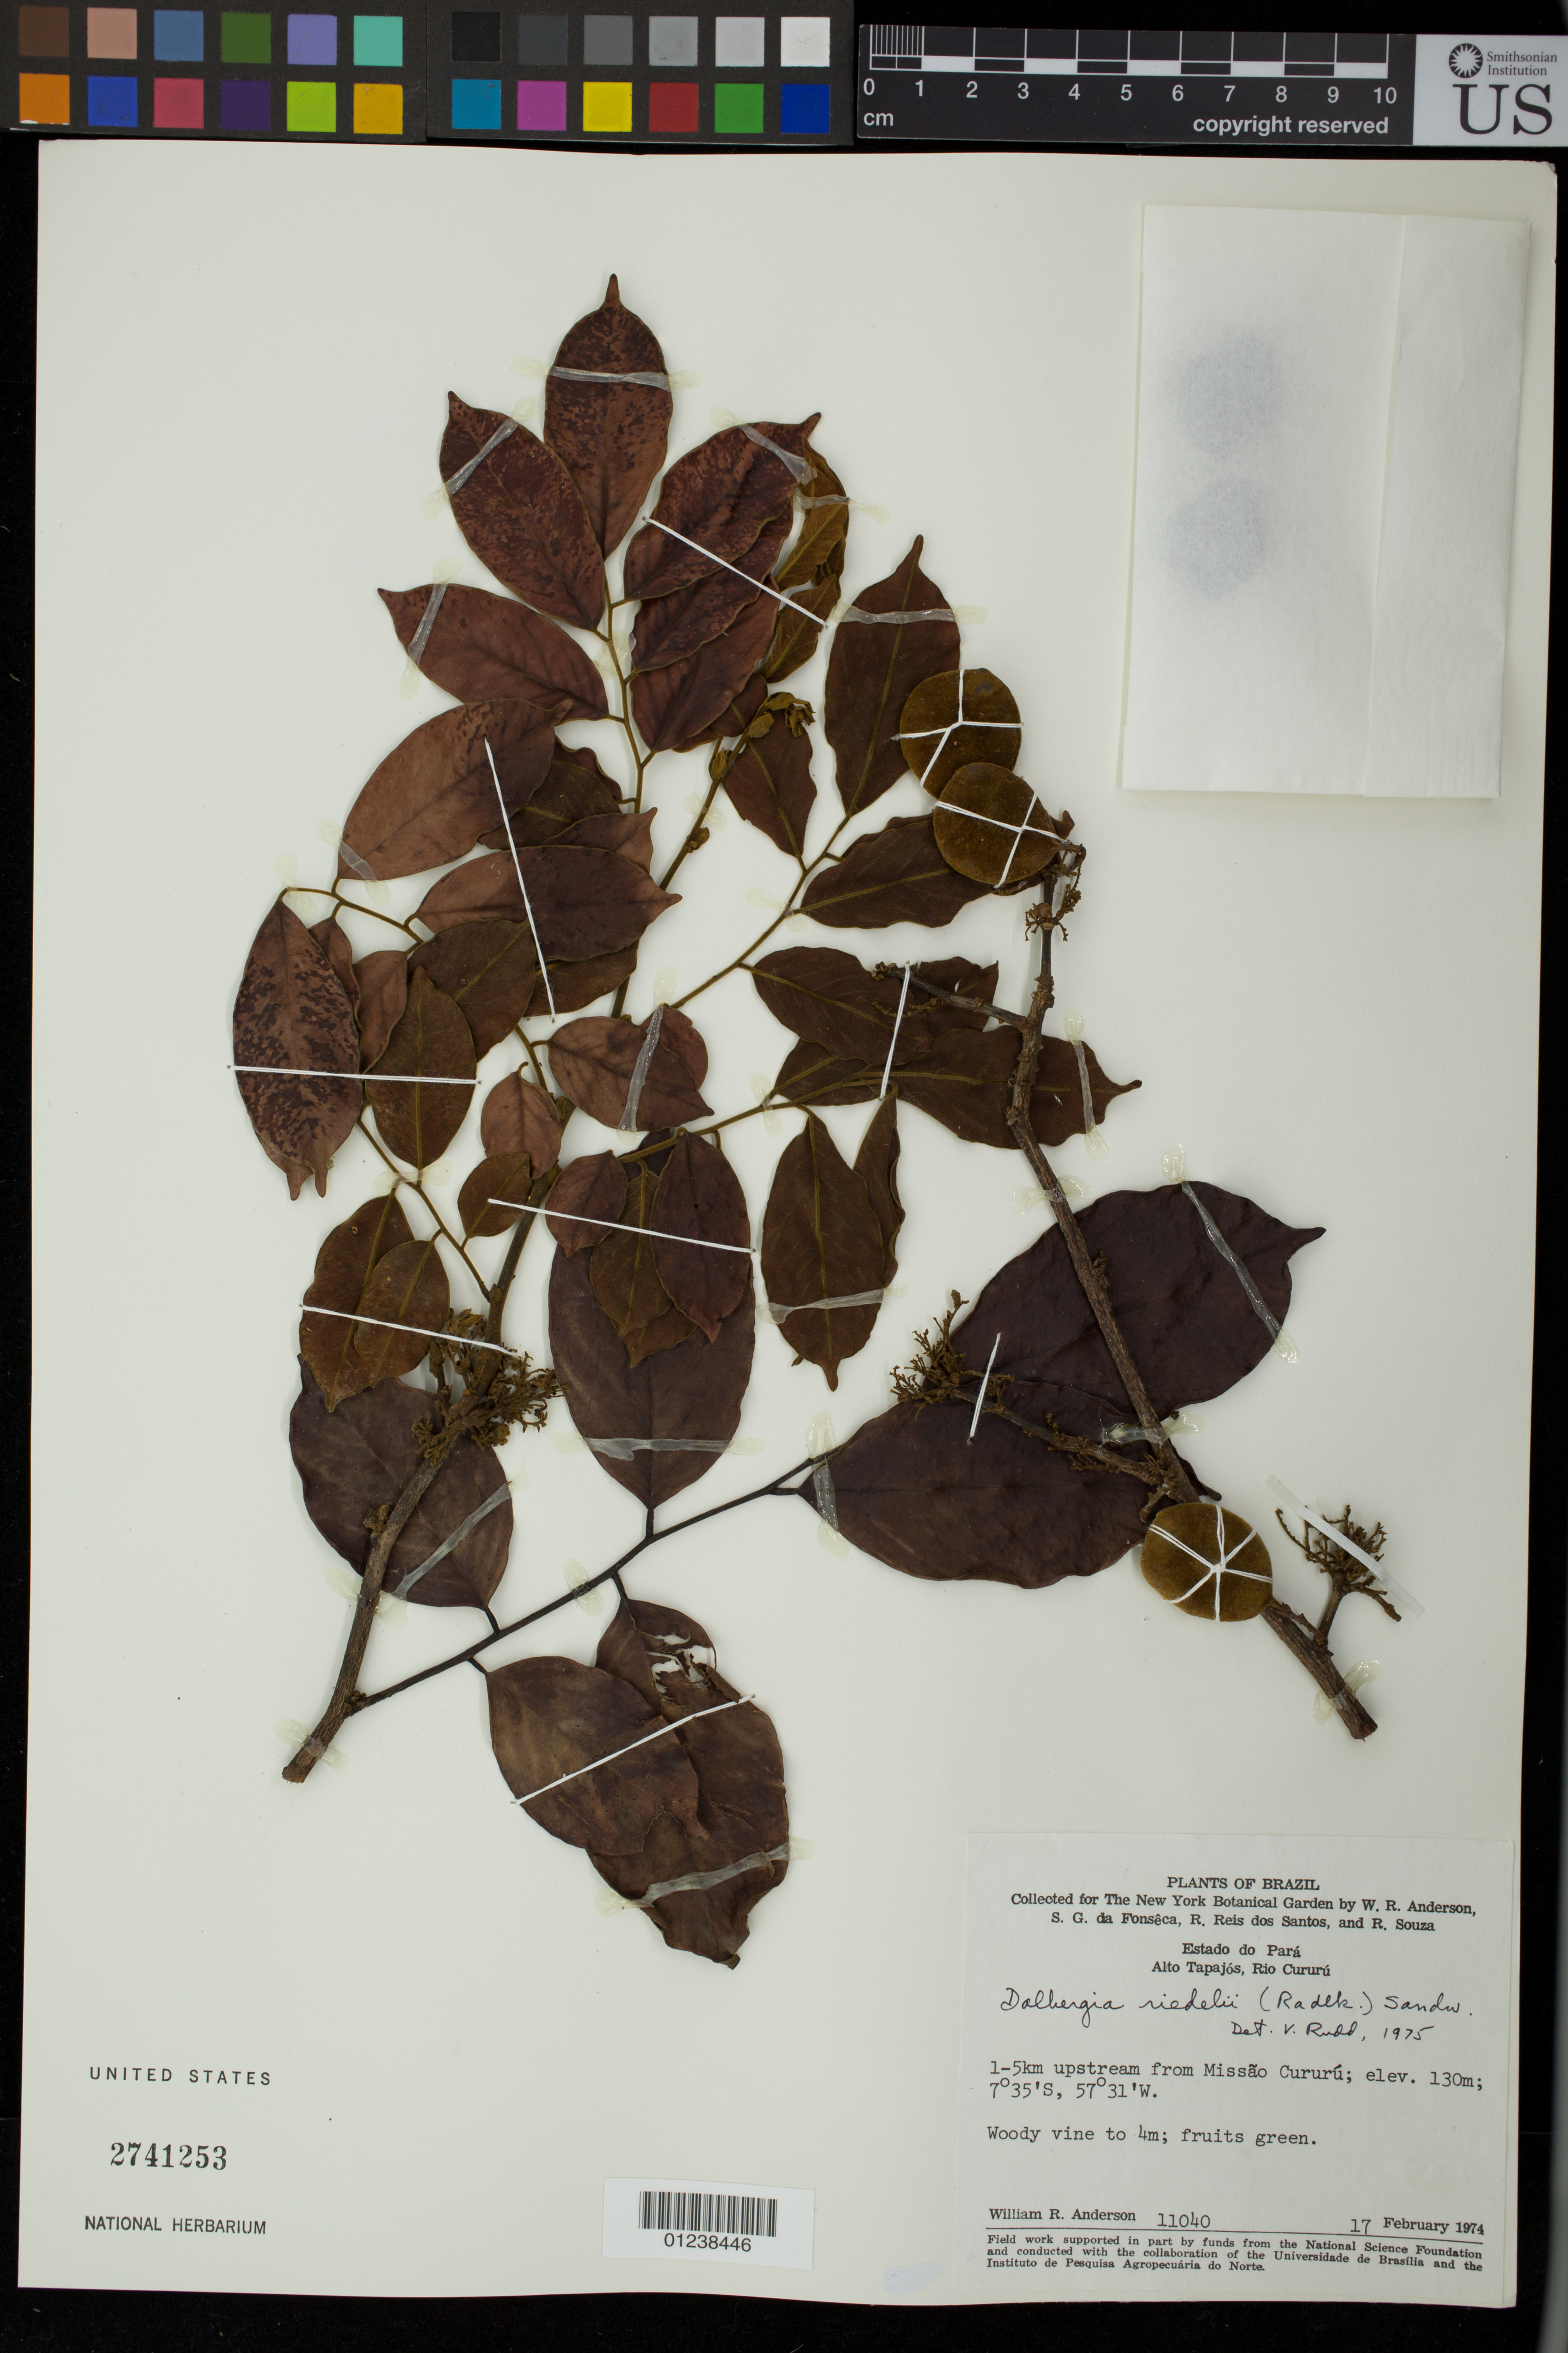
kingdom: Plantae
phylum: Tracheophyta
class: Magnoliopsida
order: Fabales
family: Fabaceae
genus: Dalbergia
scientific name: Dalbergia riedelii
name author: (Benth.) Sandwith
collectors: W. R. Anderson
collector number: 11040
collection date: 1974-02-17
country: Brazil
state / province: Pará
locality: Alto Tapajos, Rio Cururu, 1-5km upstream from Missao Cururu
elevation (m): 130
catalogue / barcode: US 2741253